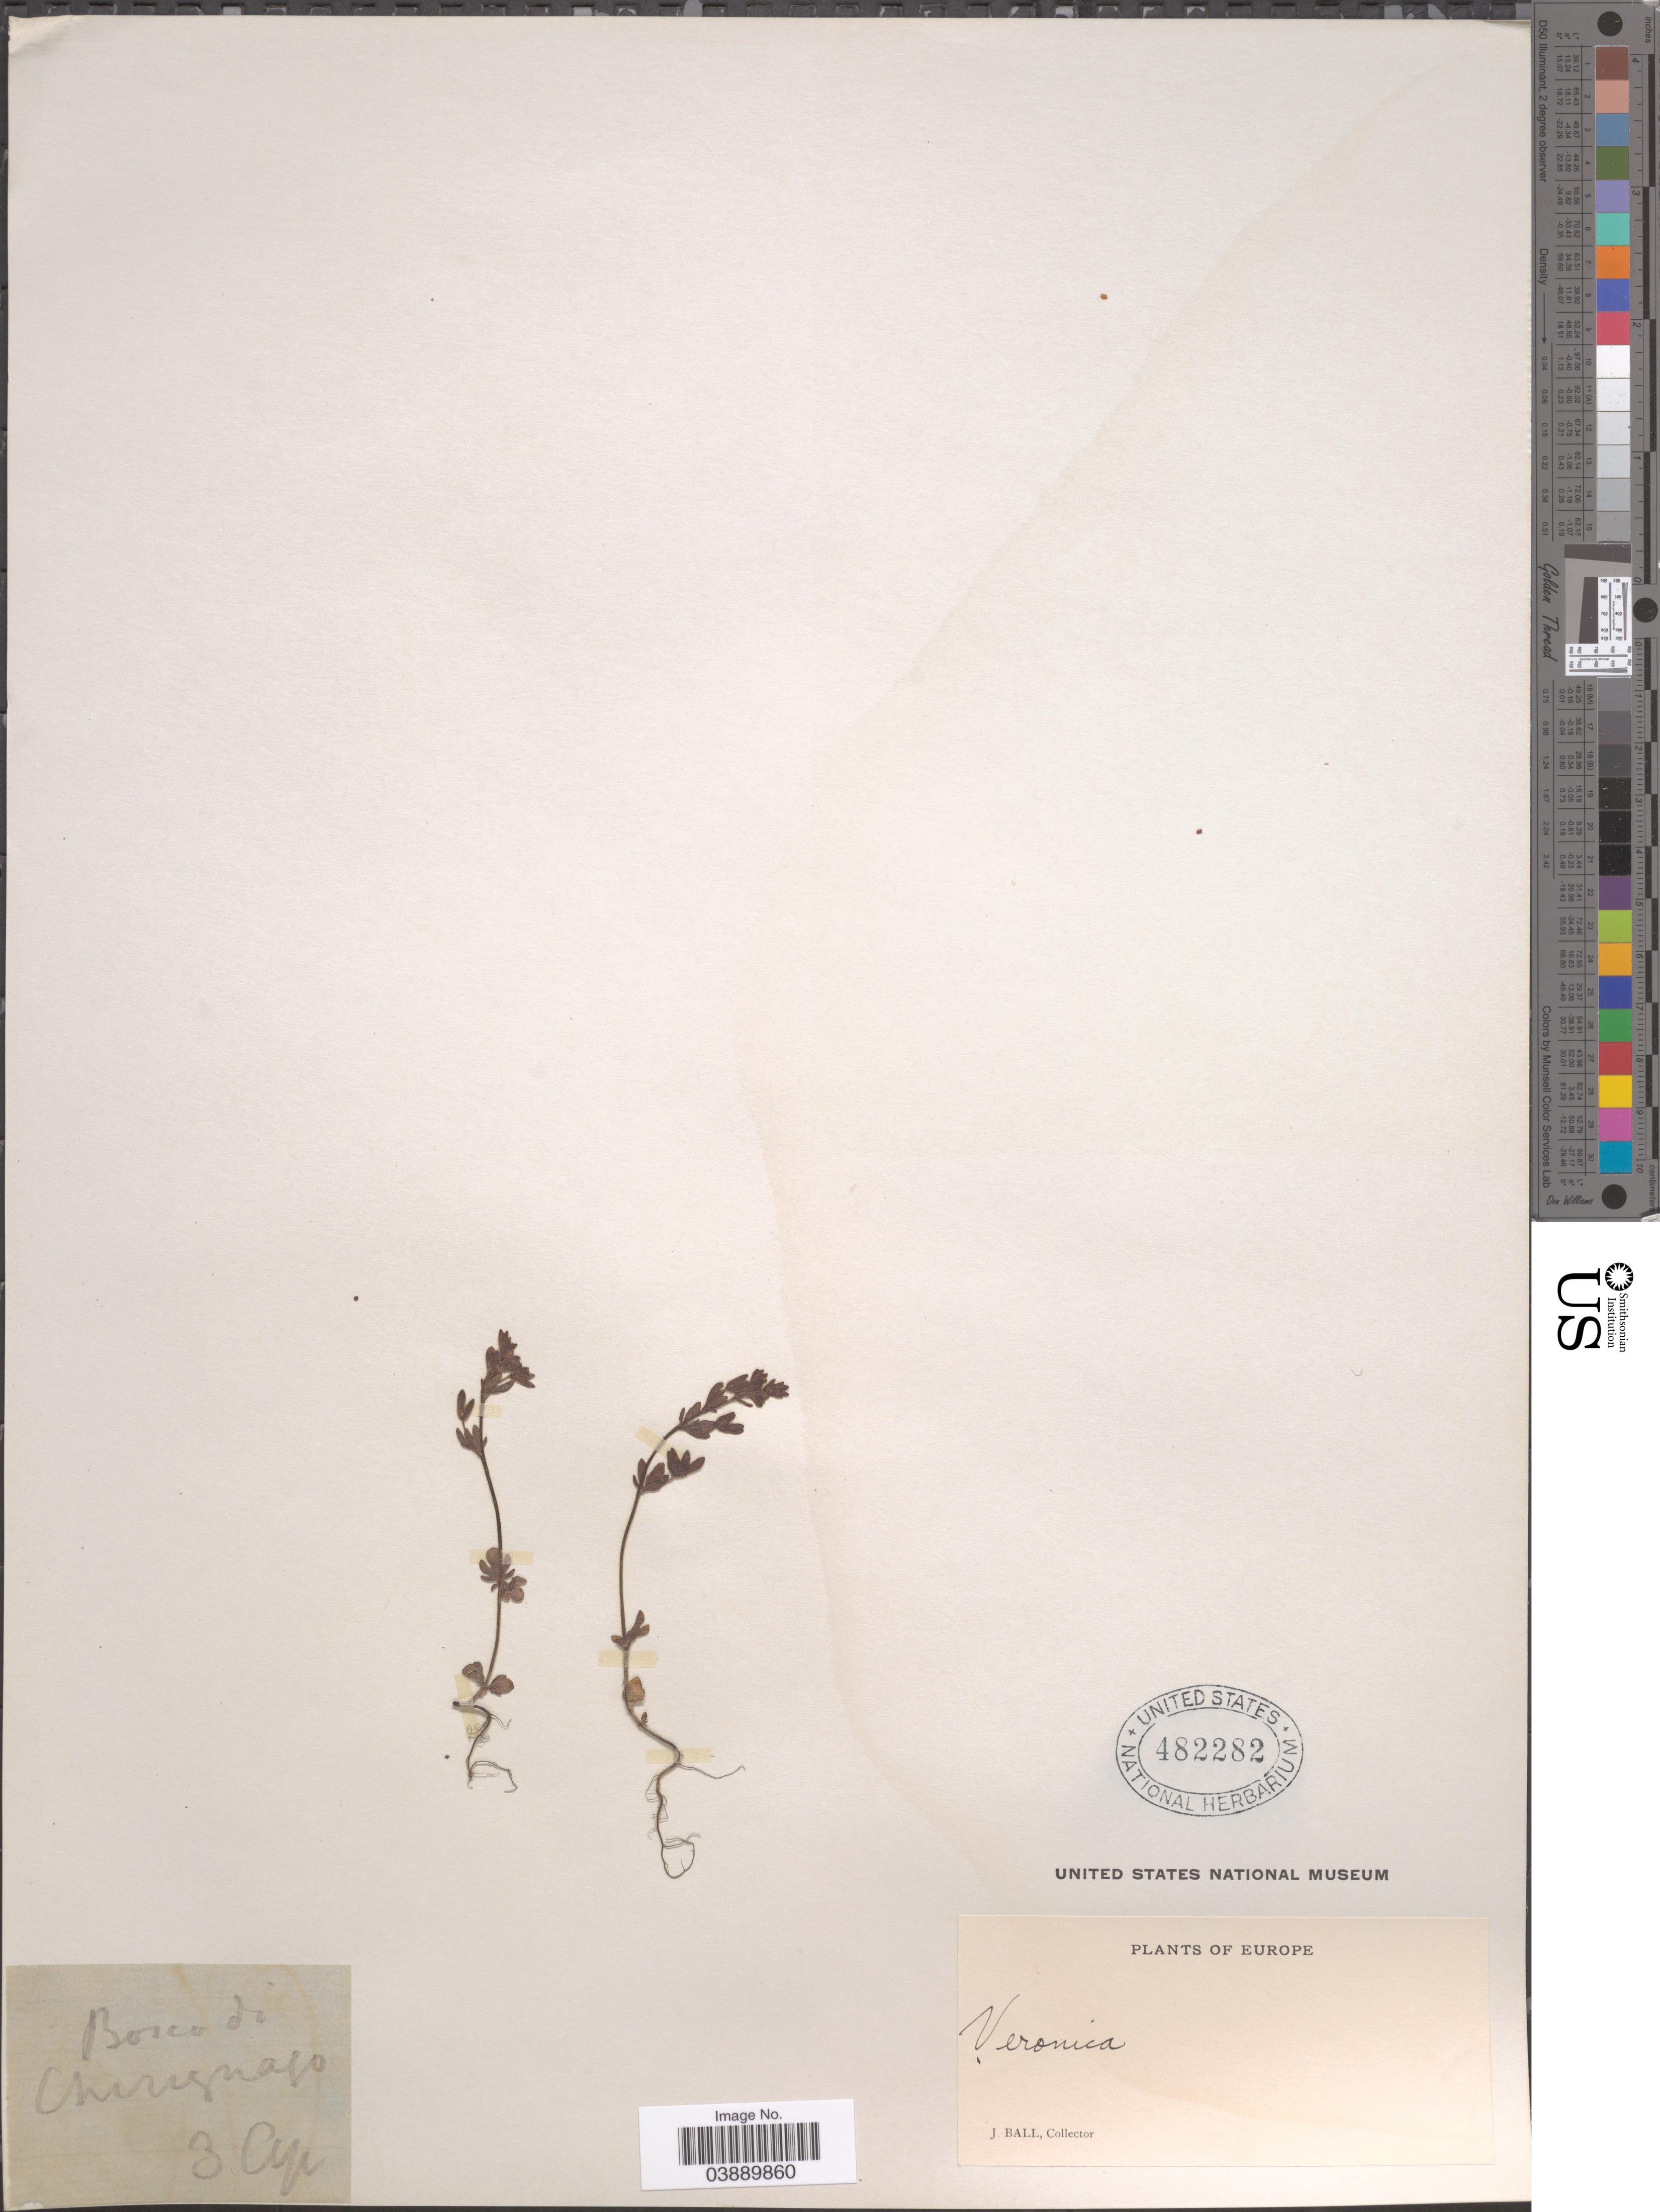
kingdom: Plantae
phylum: Tracheophyta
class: Magnoliopsida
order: Lamiales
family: Plantaginaceae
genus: Veronica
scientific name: Veronica triphyllos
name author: L.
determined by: Albach, Dirk C.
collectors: J. Ball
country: Italy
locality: Borco [borgo] di Chirignago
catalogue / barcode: US 482282